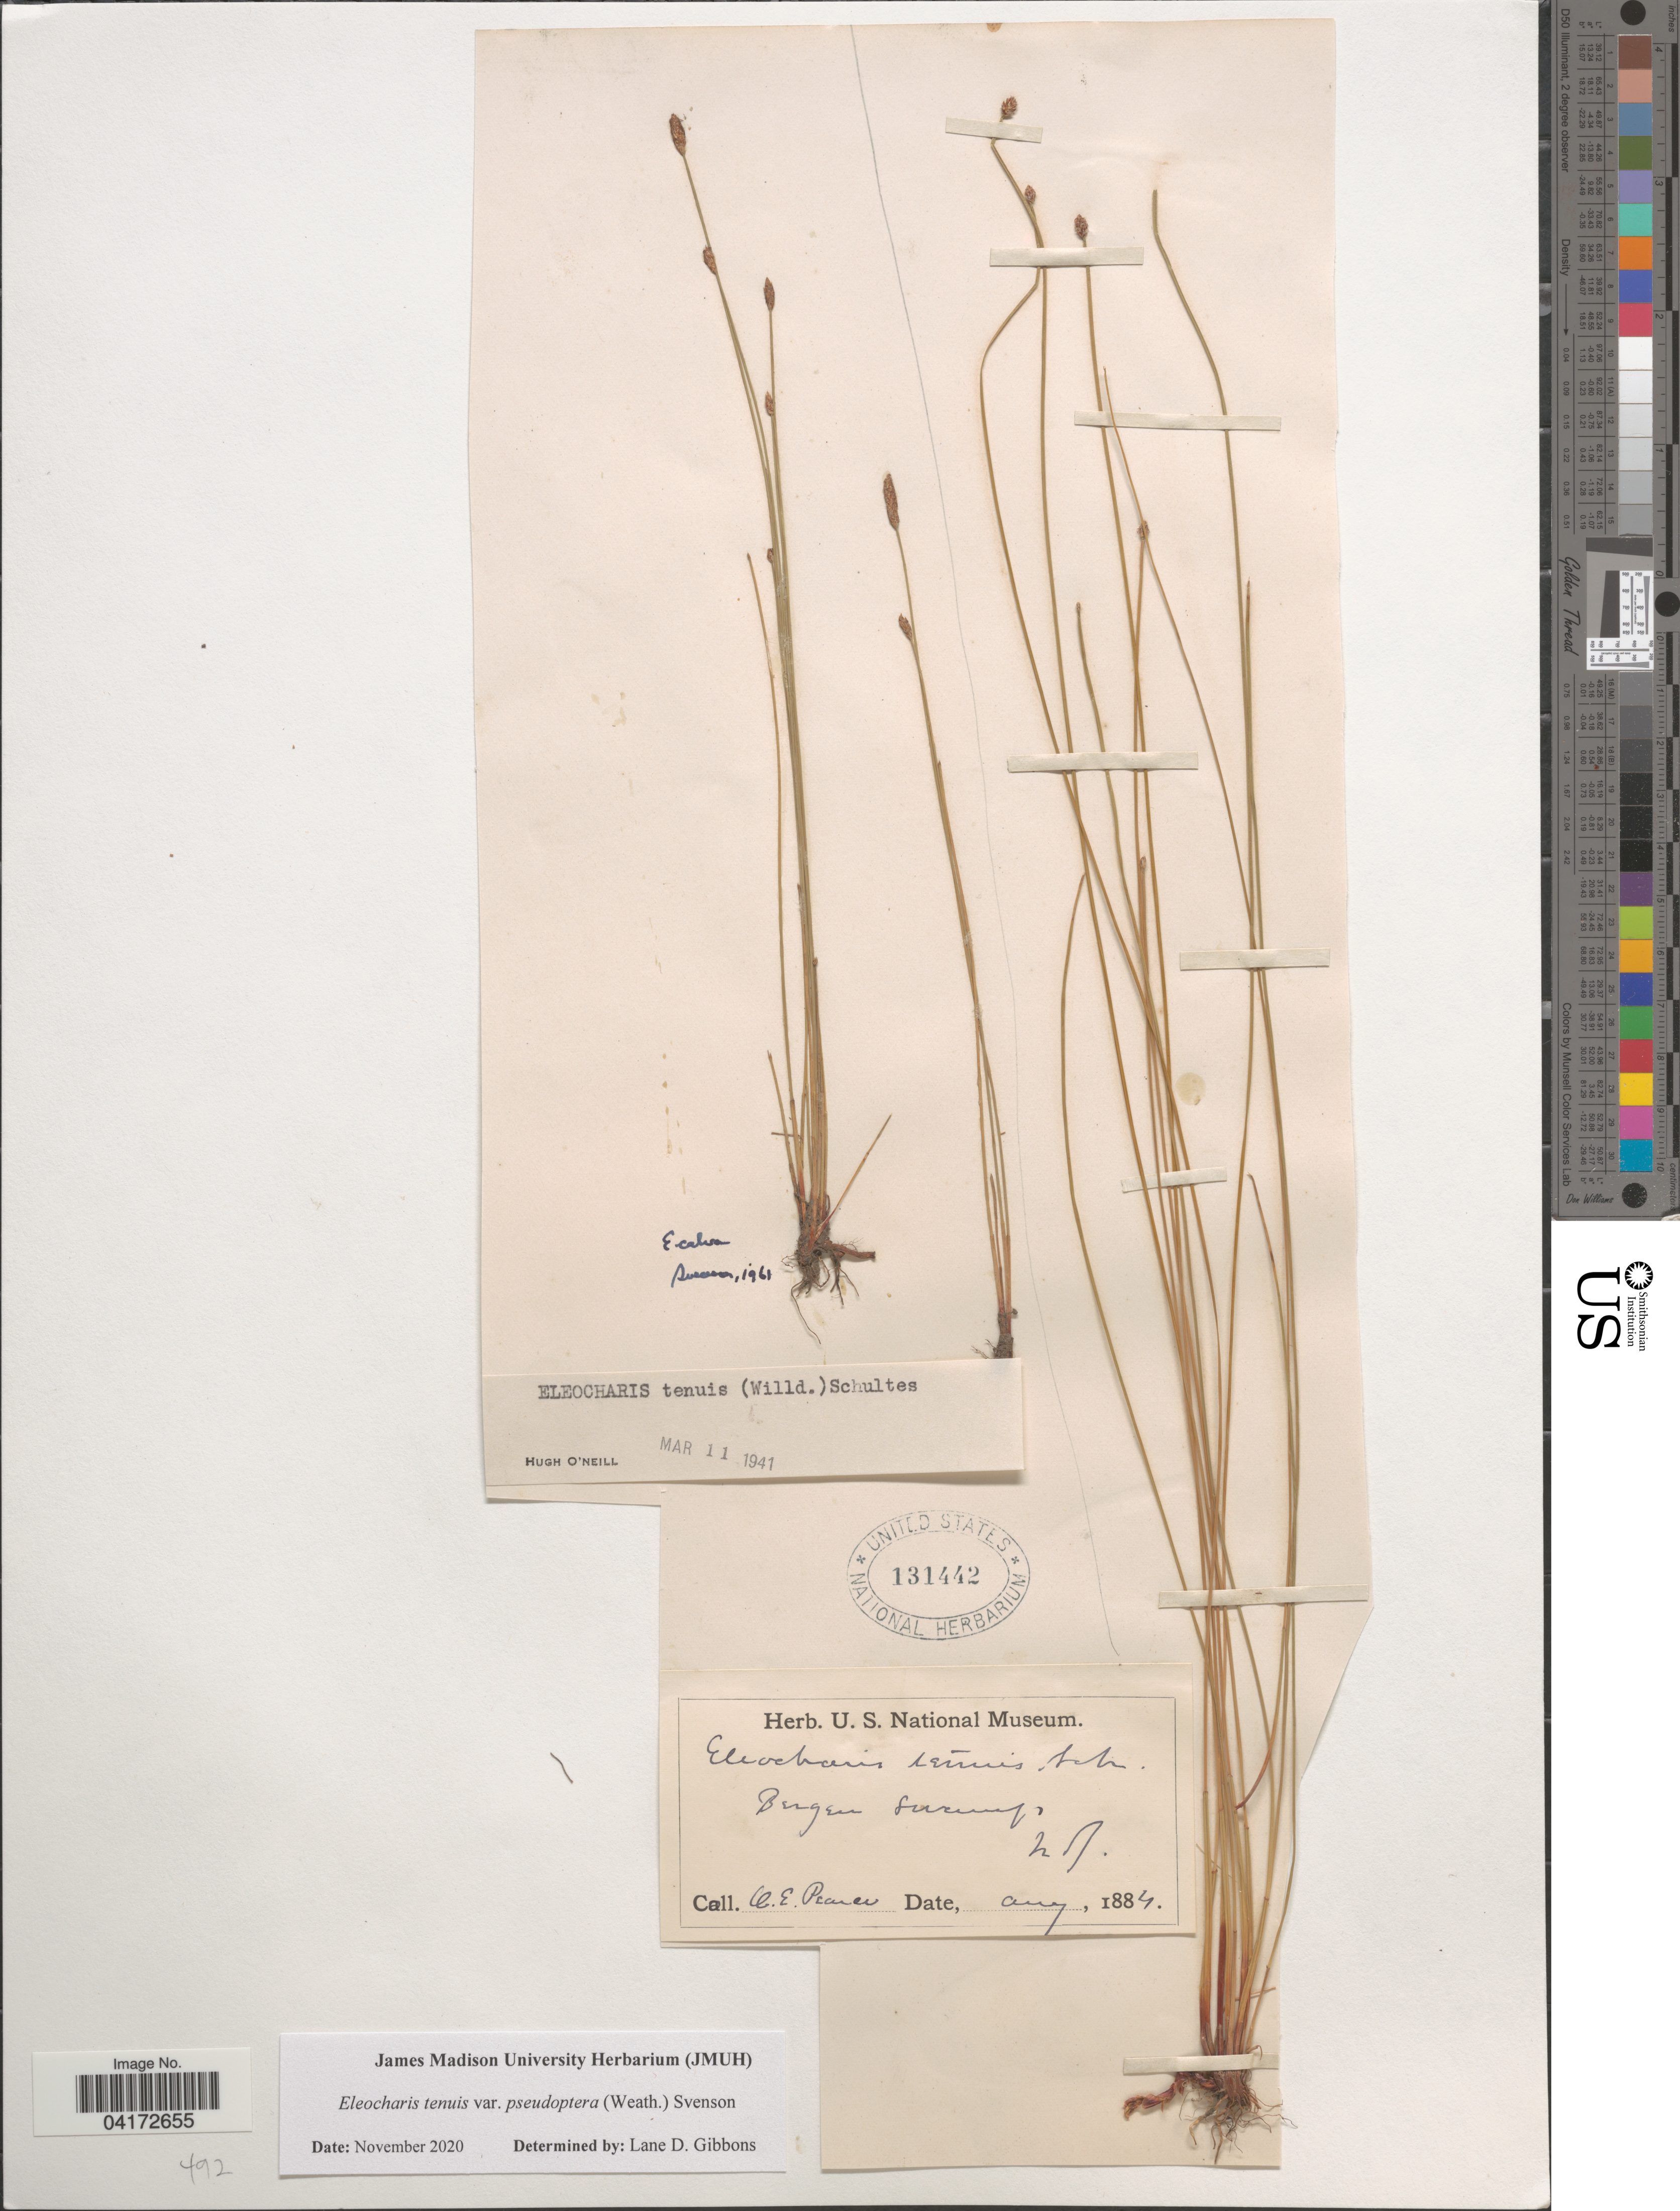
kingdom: Plantae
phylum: Tracheophyta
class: Liliopsida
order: Poales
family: Cyperaceae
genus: Eleocharis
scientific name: Eleocharis tenuis var. pseudoptera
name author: (Weath.) Svenson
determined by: Gibbons, Lane D.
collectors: O. Pearer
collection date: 1884-08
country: United States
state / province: New York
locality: Bergen Swamp.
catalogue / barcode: US 131442